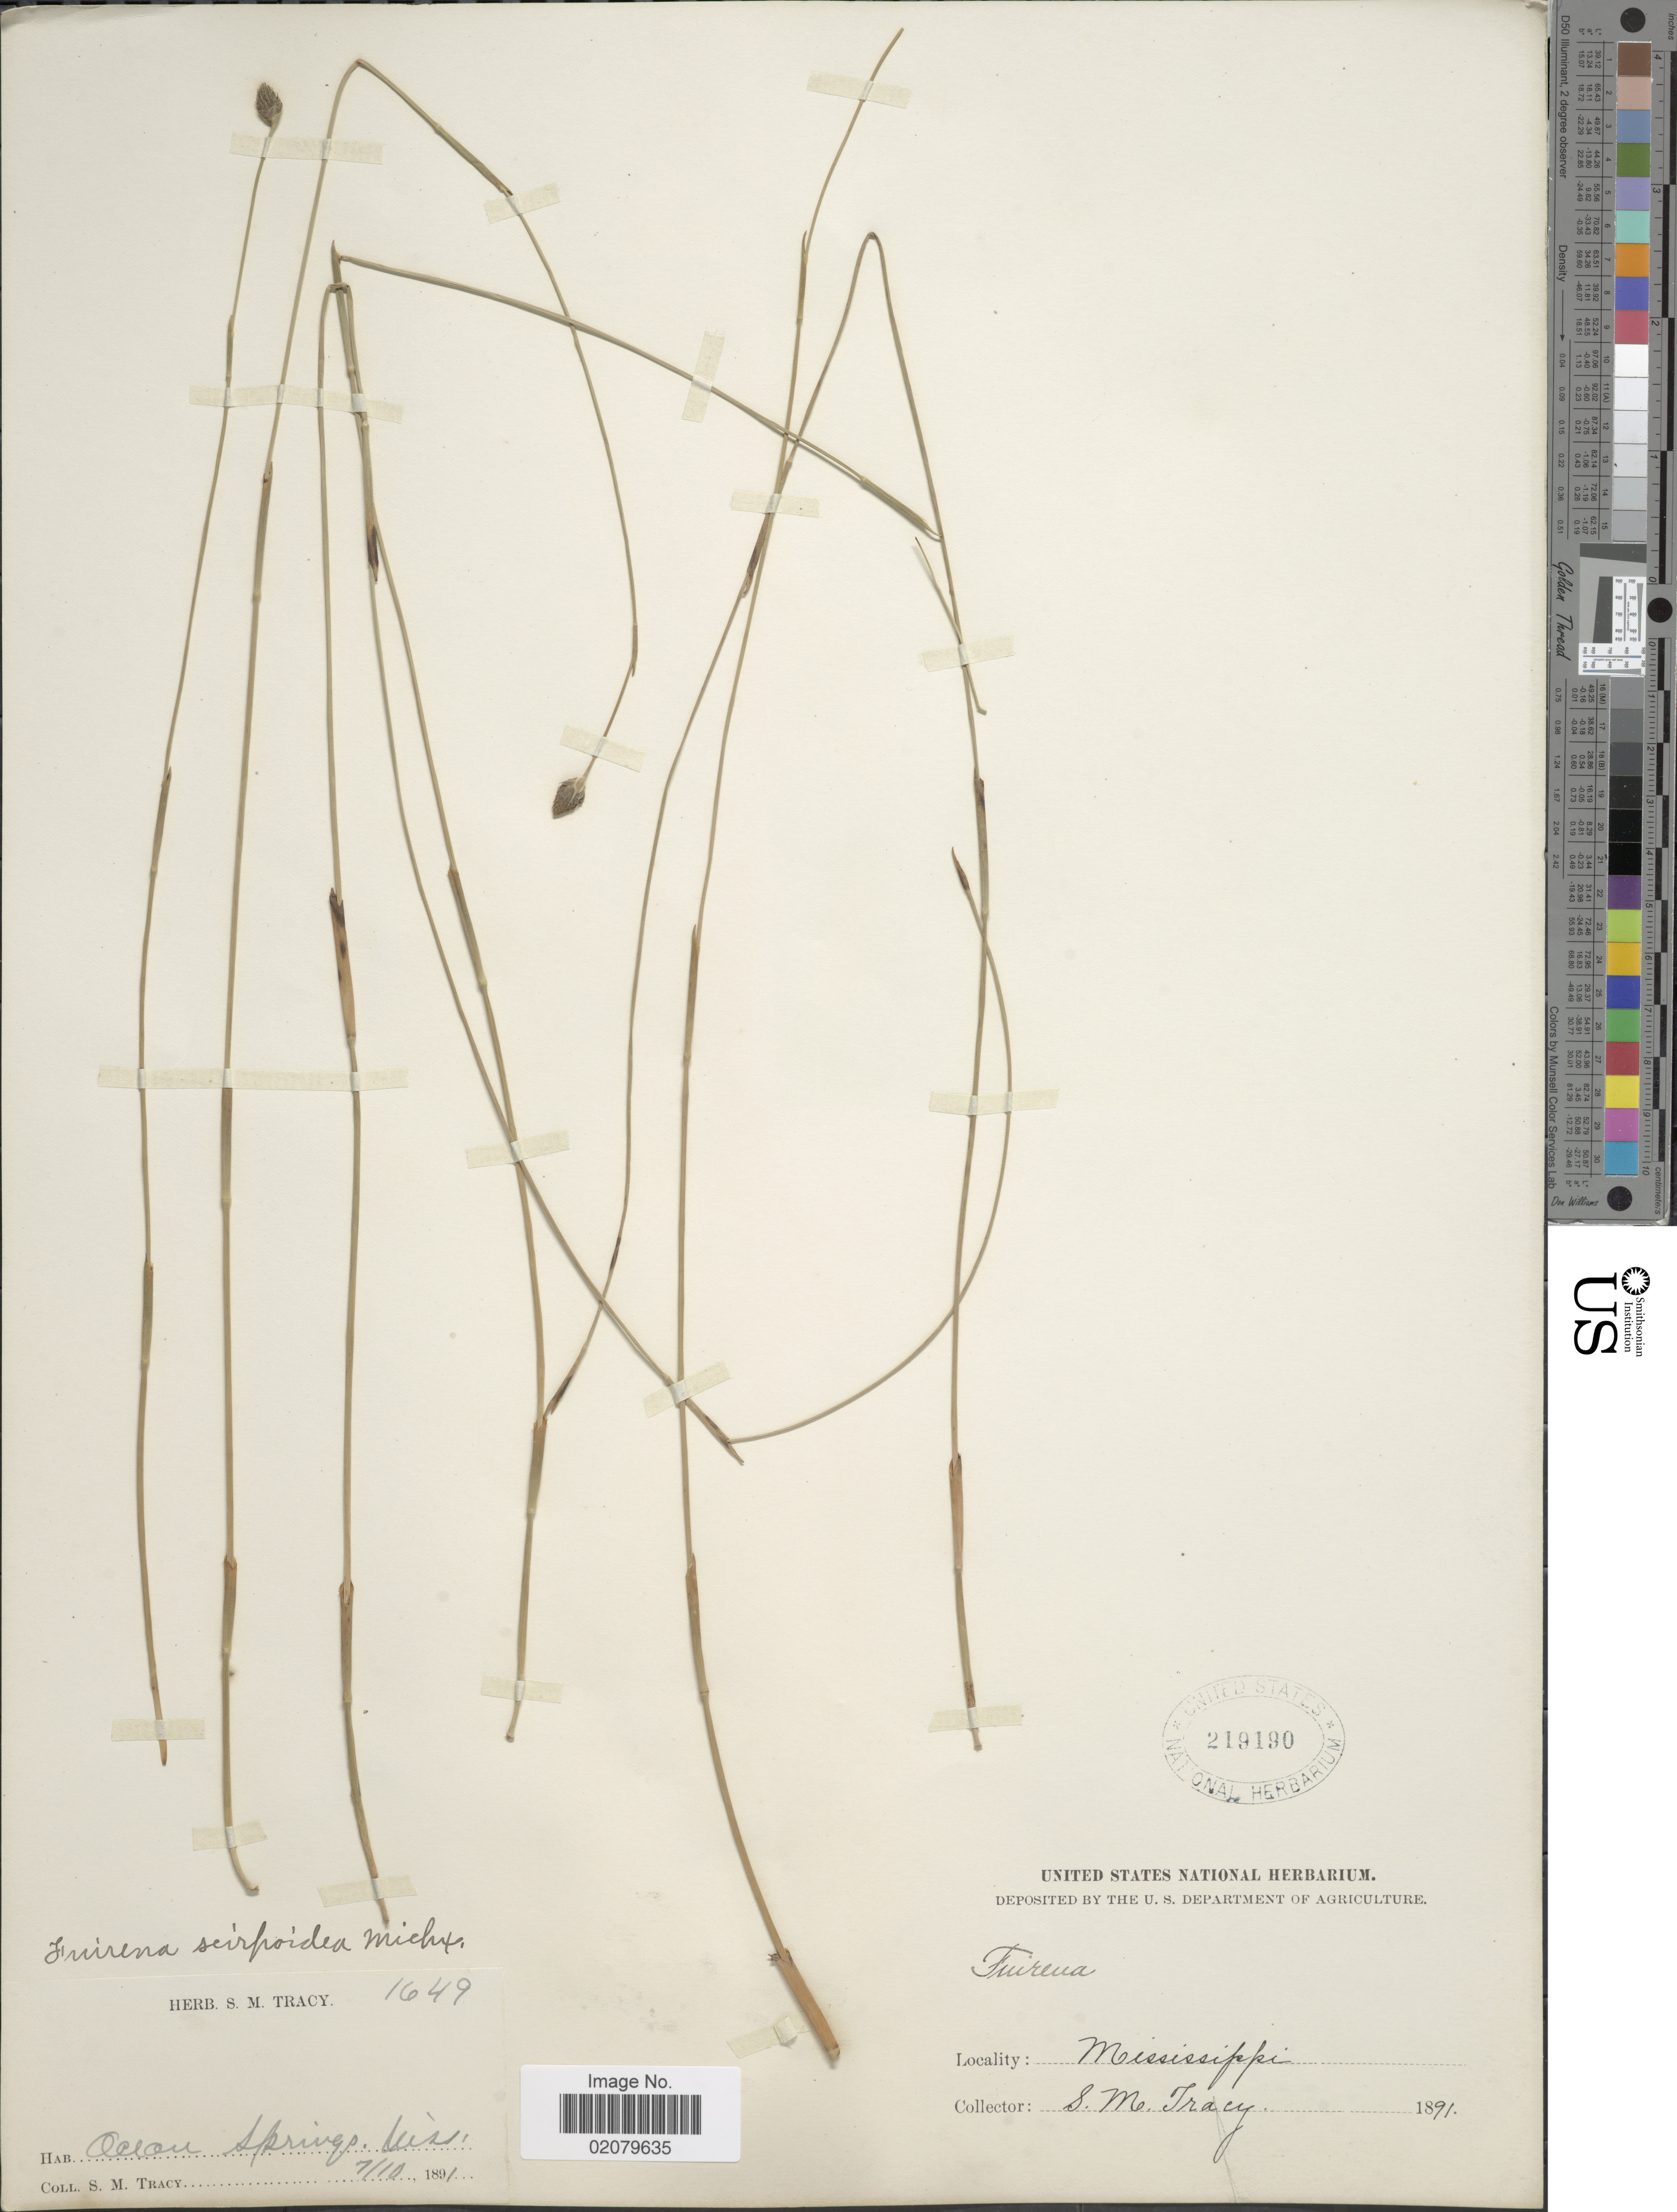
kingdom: Plantae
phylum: Tracheophyta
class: Liliopsida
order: Poales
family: Cyperaceae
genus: Fuirena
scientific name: Fuirena scirpoidea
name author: Michx.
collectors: S. M. Tracy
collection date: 1891-07-10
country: United States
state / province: Mississippi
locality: Ocean Springs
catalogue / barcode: US 219190